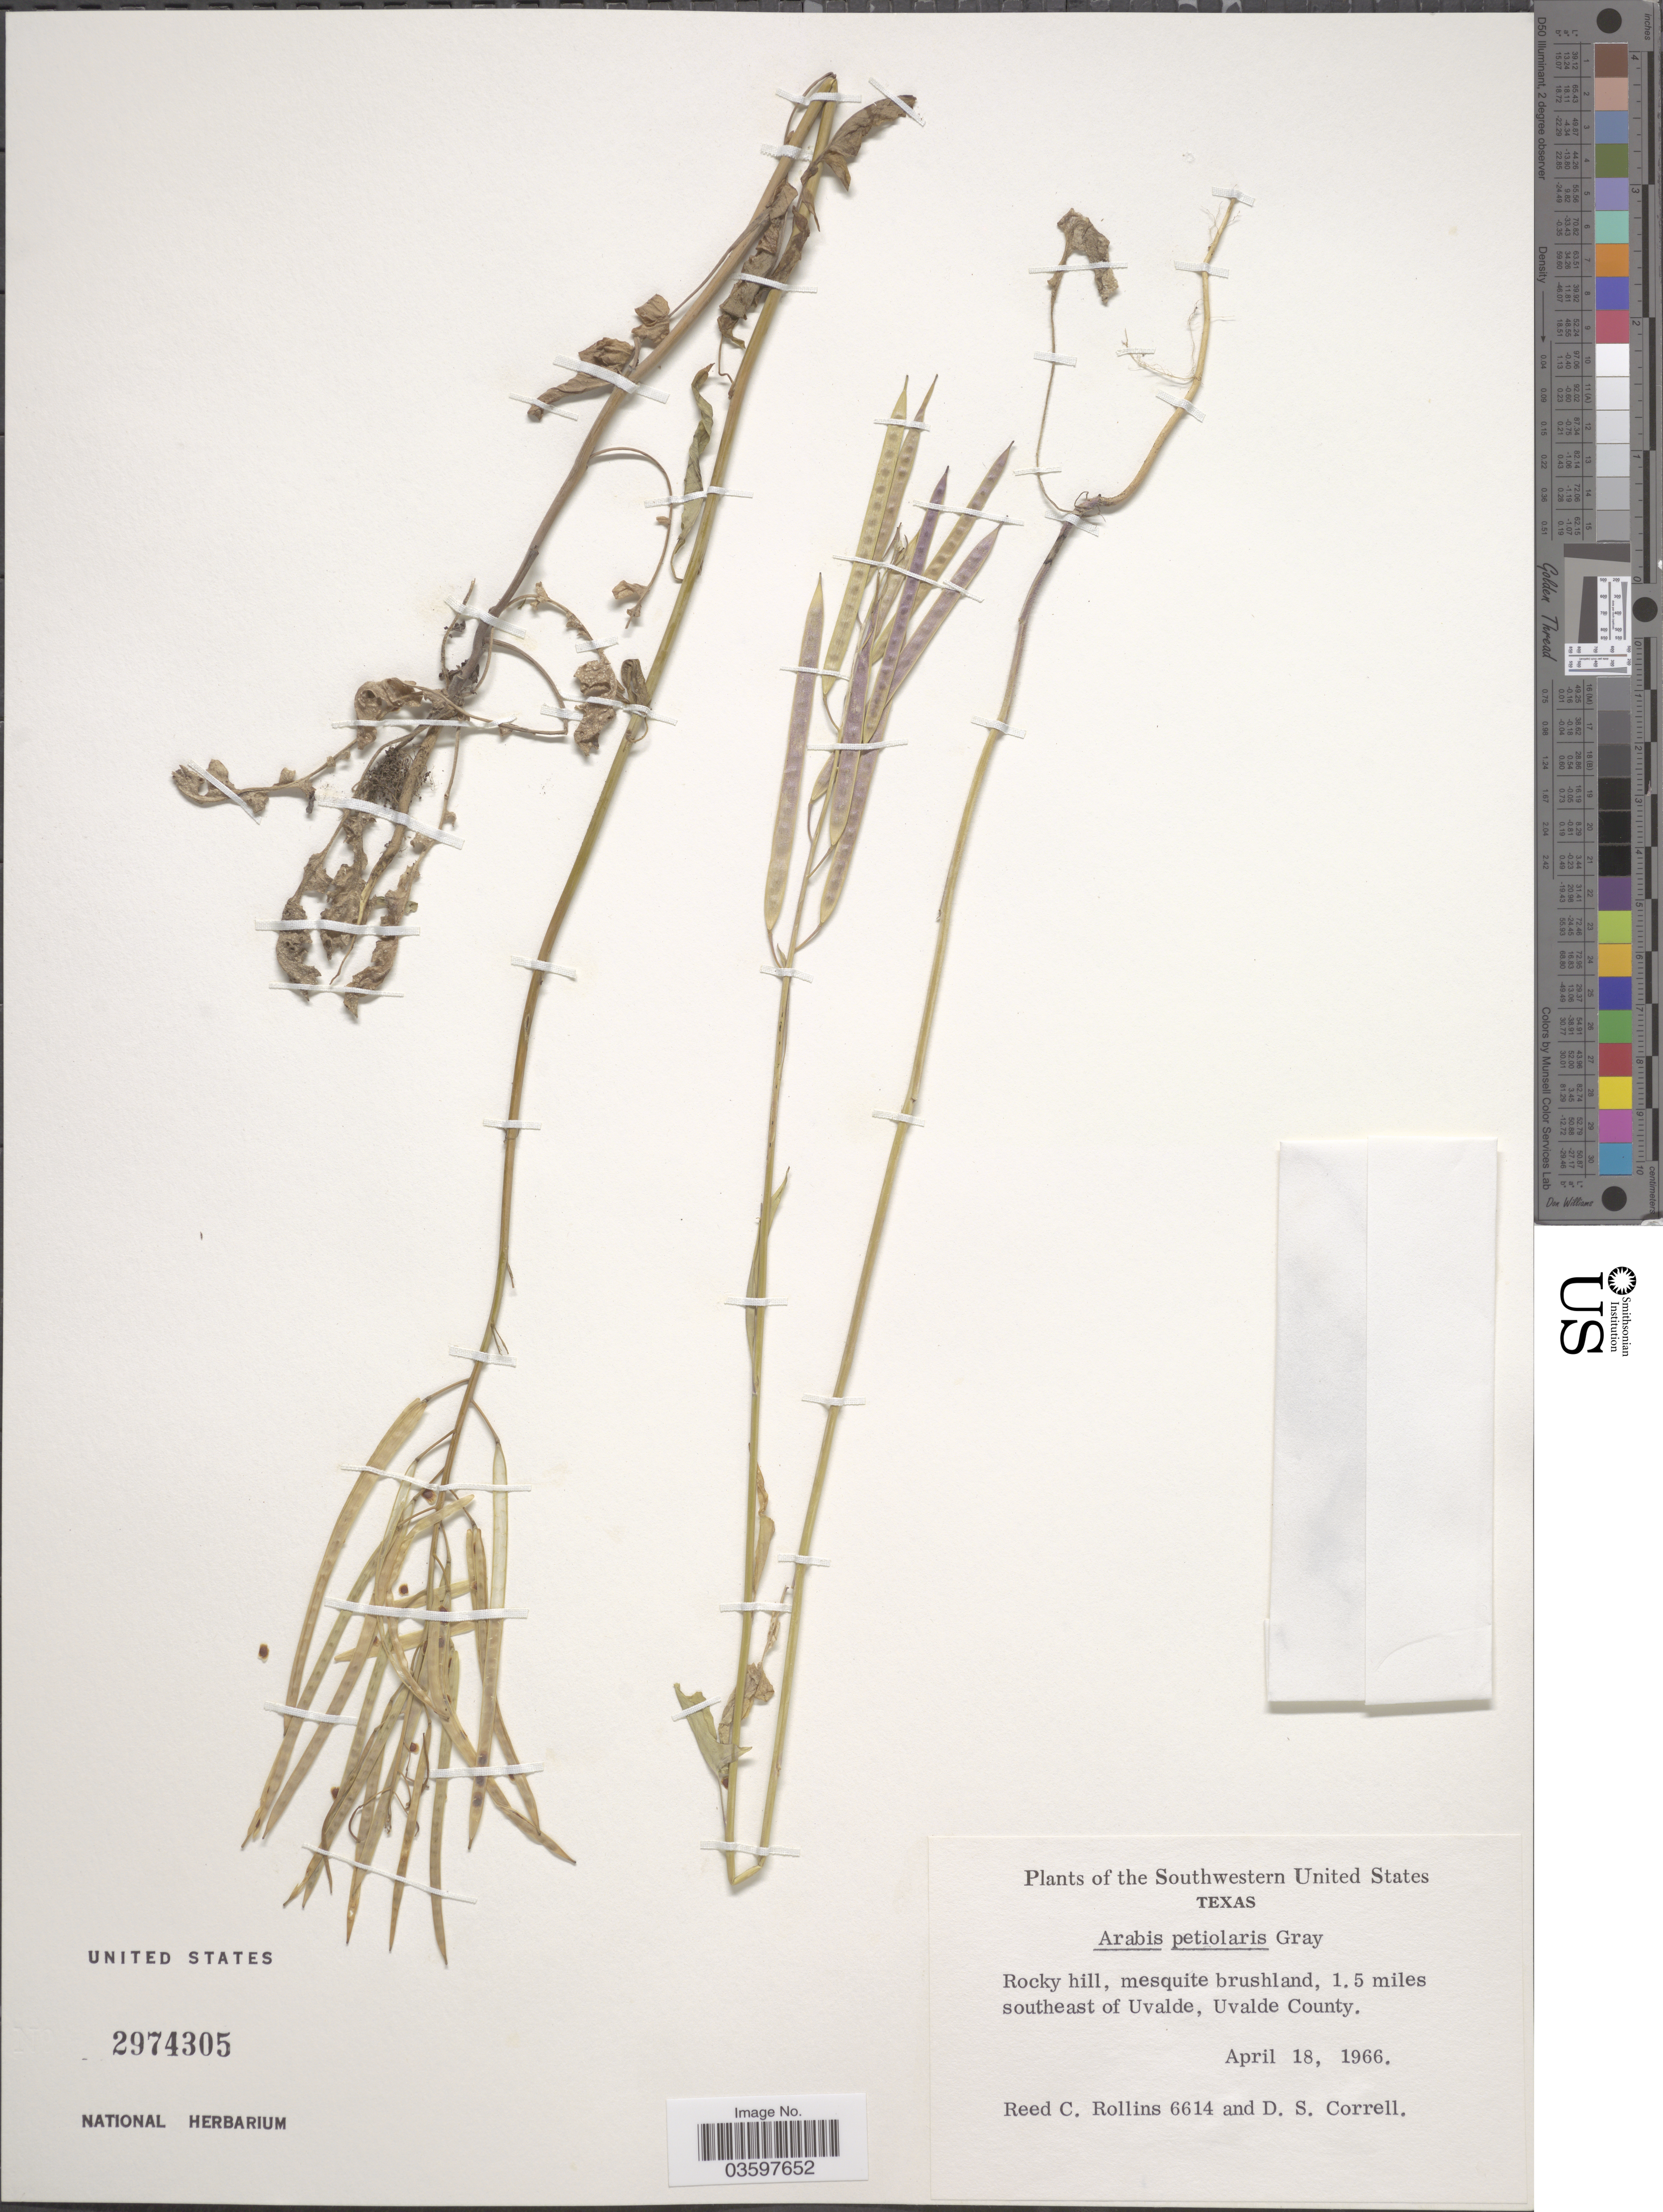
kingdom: Plantae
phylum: Tracheophyta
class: Magnoliopsida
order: Brassicales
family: Brassicaceae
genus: Streptanthus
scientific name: Streptanthus petiolaris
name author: A. Gray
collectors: R. C. Rollins & D. S. Correll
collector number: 6614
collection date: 1966-04-18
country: United States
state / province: Texas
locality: The Southern United States. Rocky hill, mesquite brushland, 1.5 miles southeast of Uvalde, Uvalde County.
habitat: rocky hill, mesquite brushland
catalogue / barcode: US 2974305